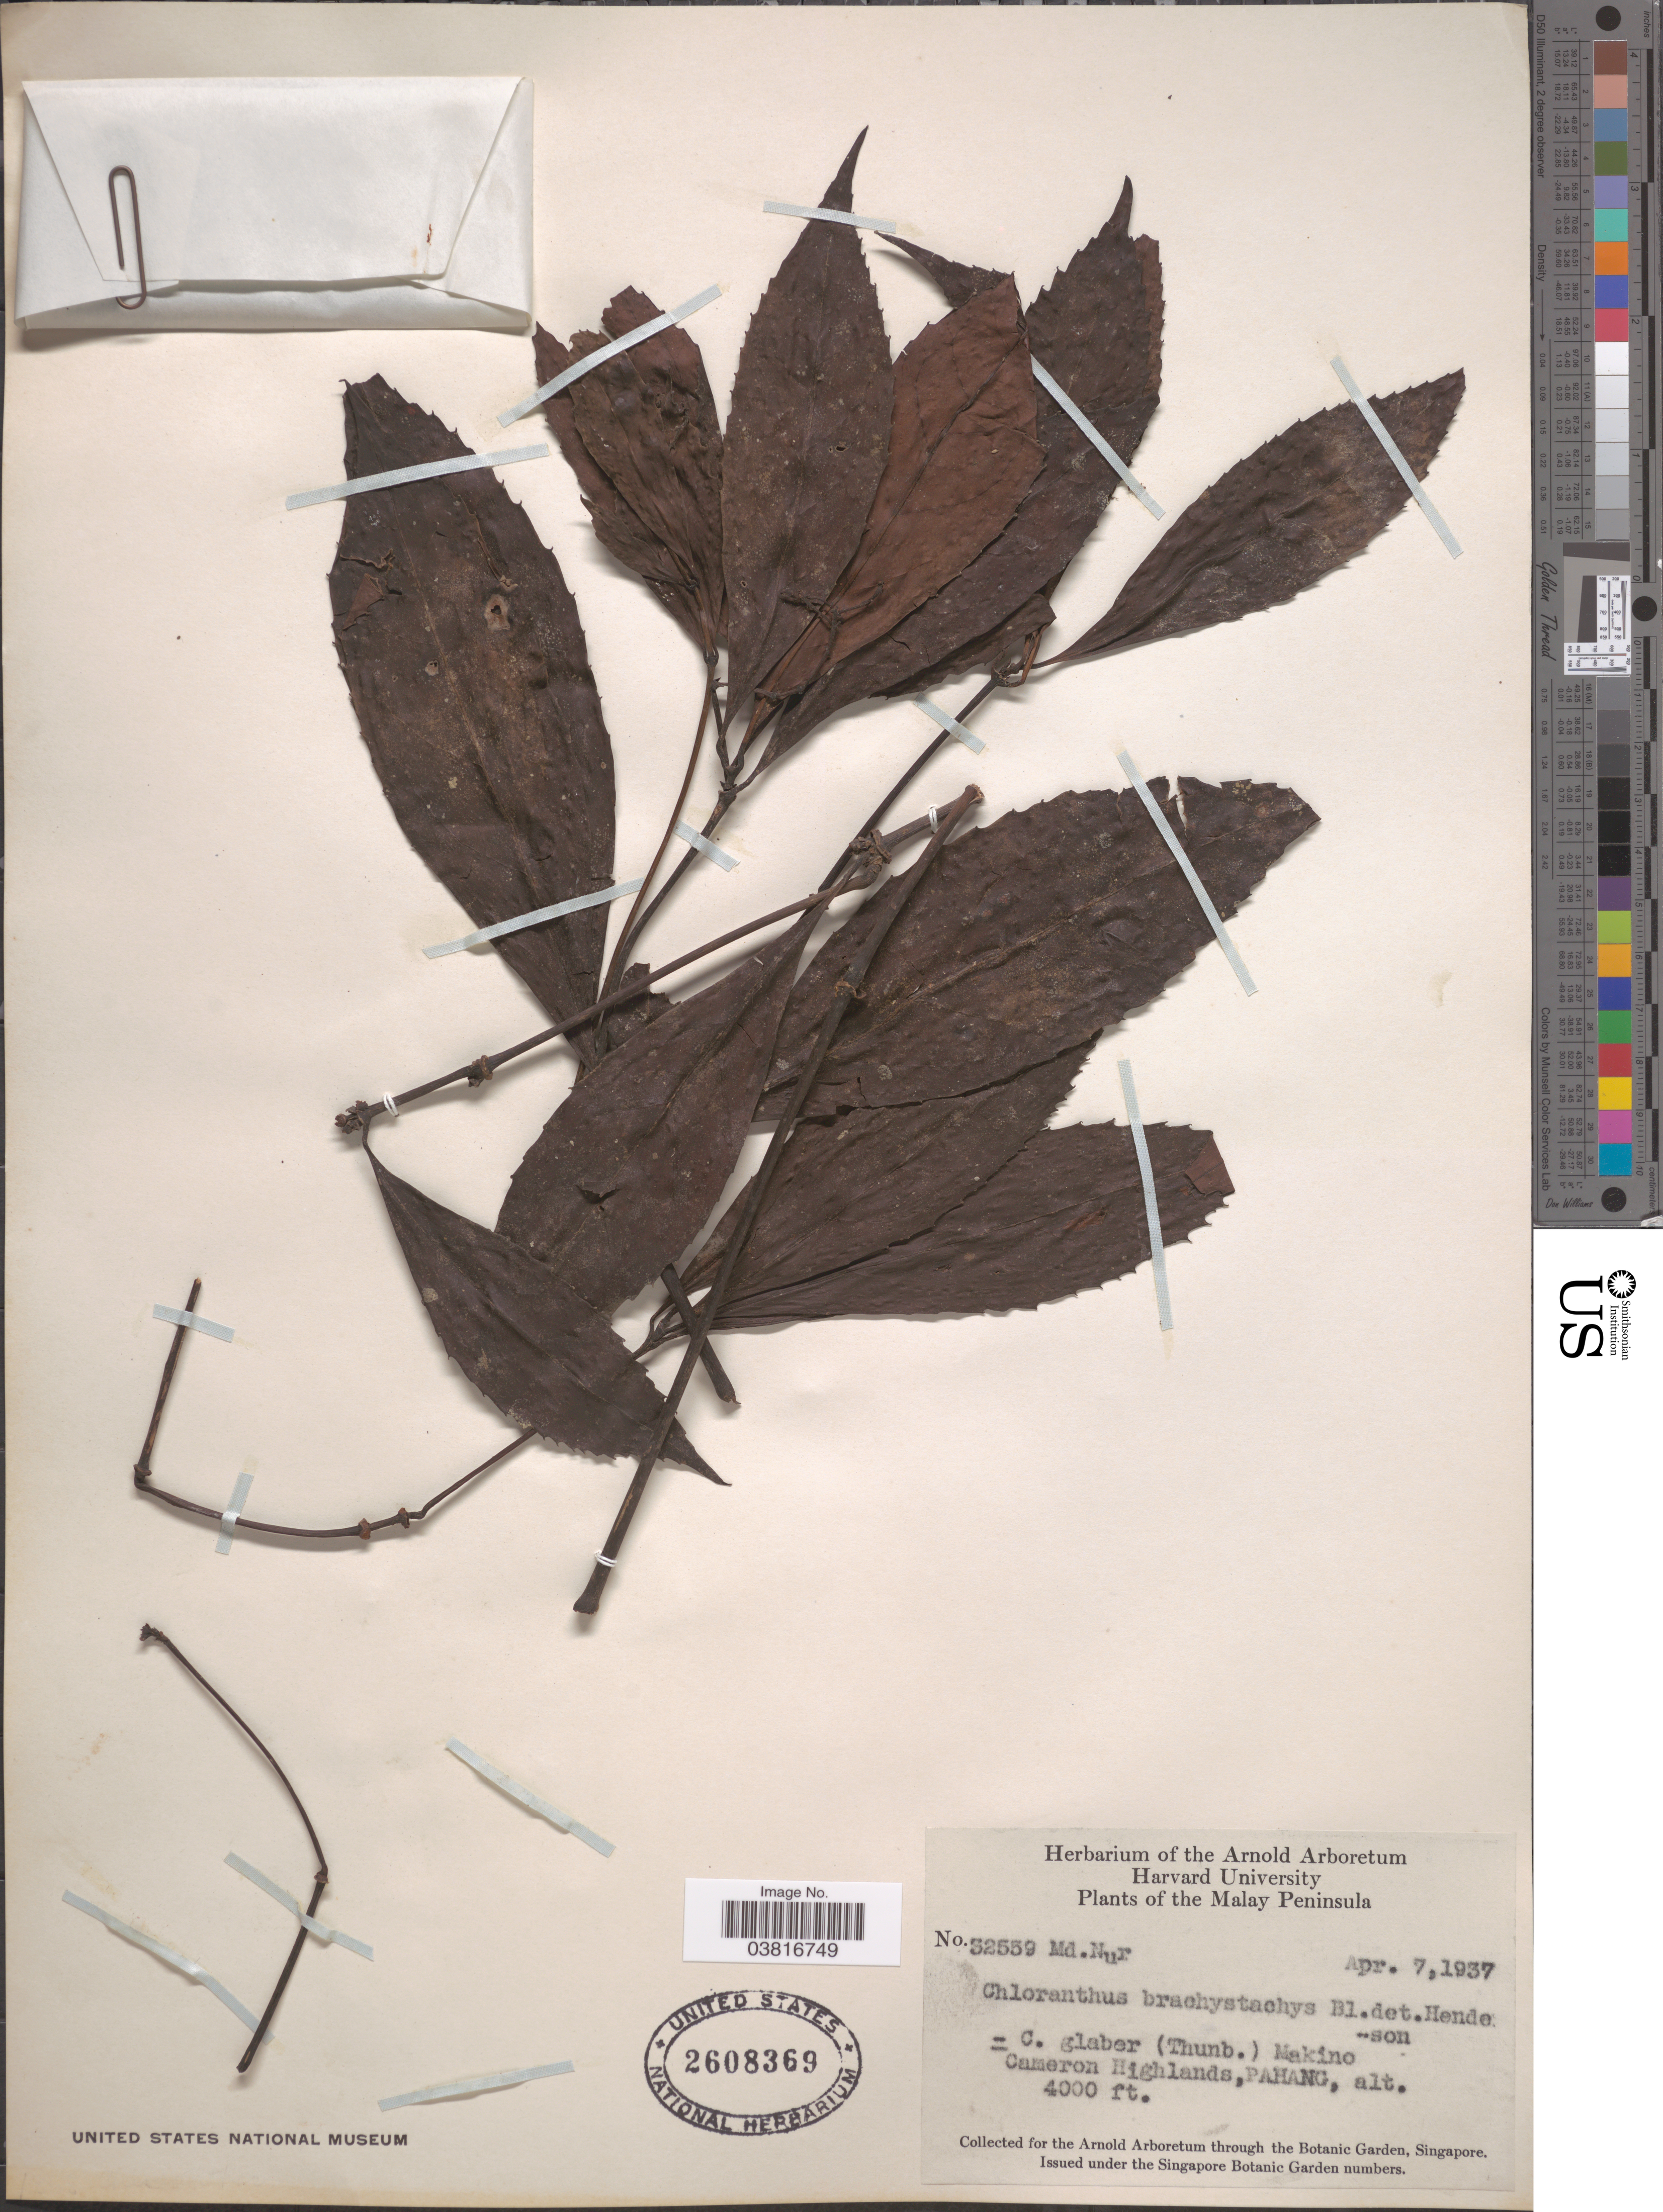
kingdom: Plantae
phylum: Tracheophyta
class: Magnoliopsida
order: Chloranthales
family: Chloranthaceae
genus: Chloranthus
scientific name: Chloranthus brachystachys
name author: Blume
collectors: M. Nur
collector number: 32559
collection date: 1937-04-07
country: Malaysia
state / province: Pahang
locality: Malay Peninsula. Cameron Highlands, Pahang.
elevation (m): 1219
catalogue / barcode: US 2608369